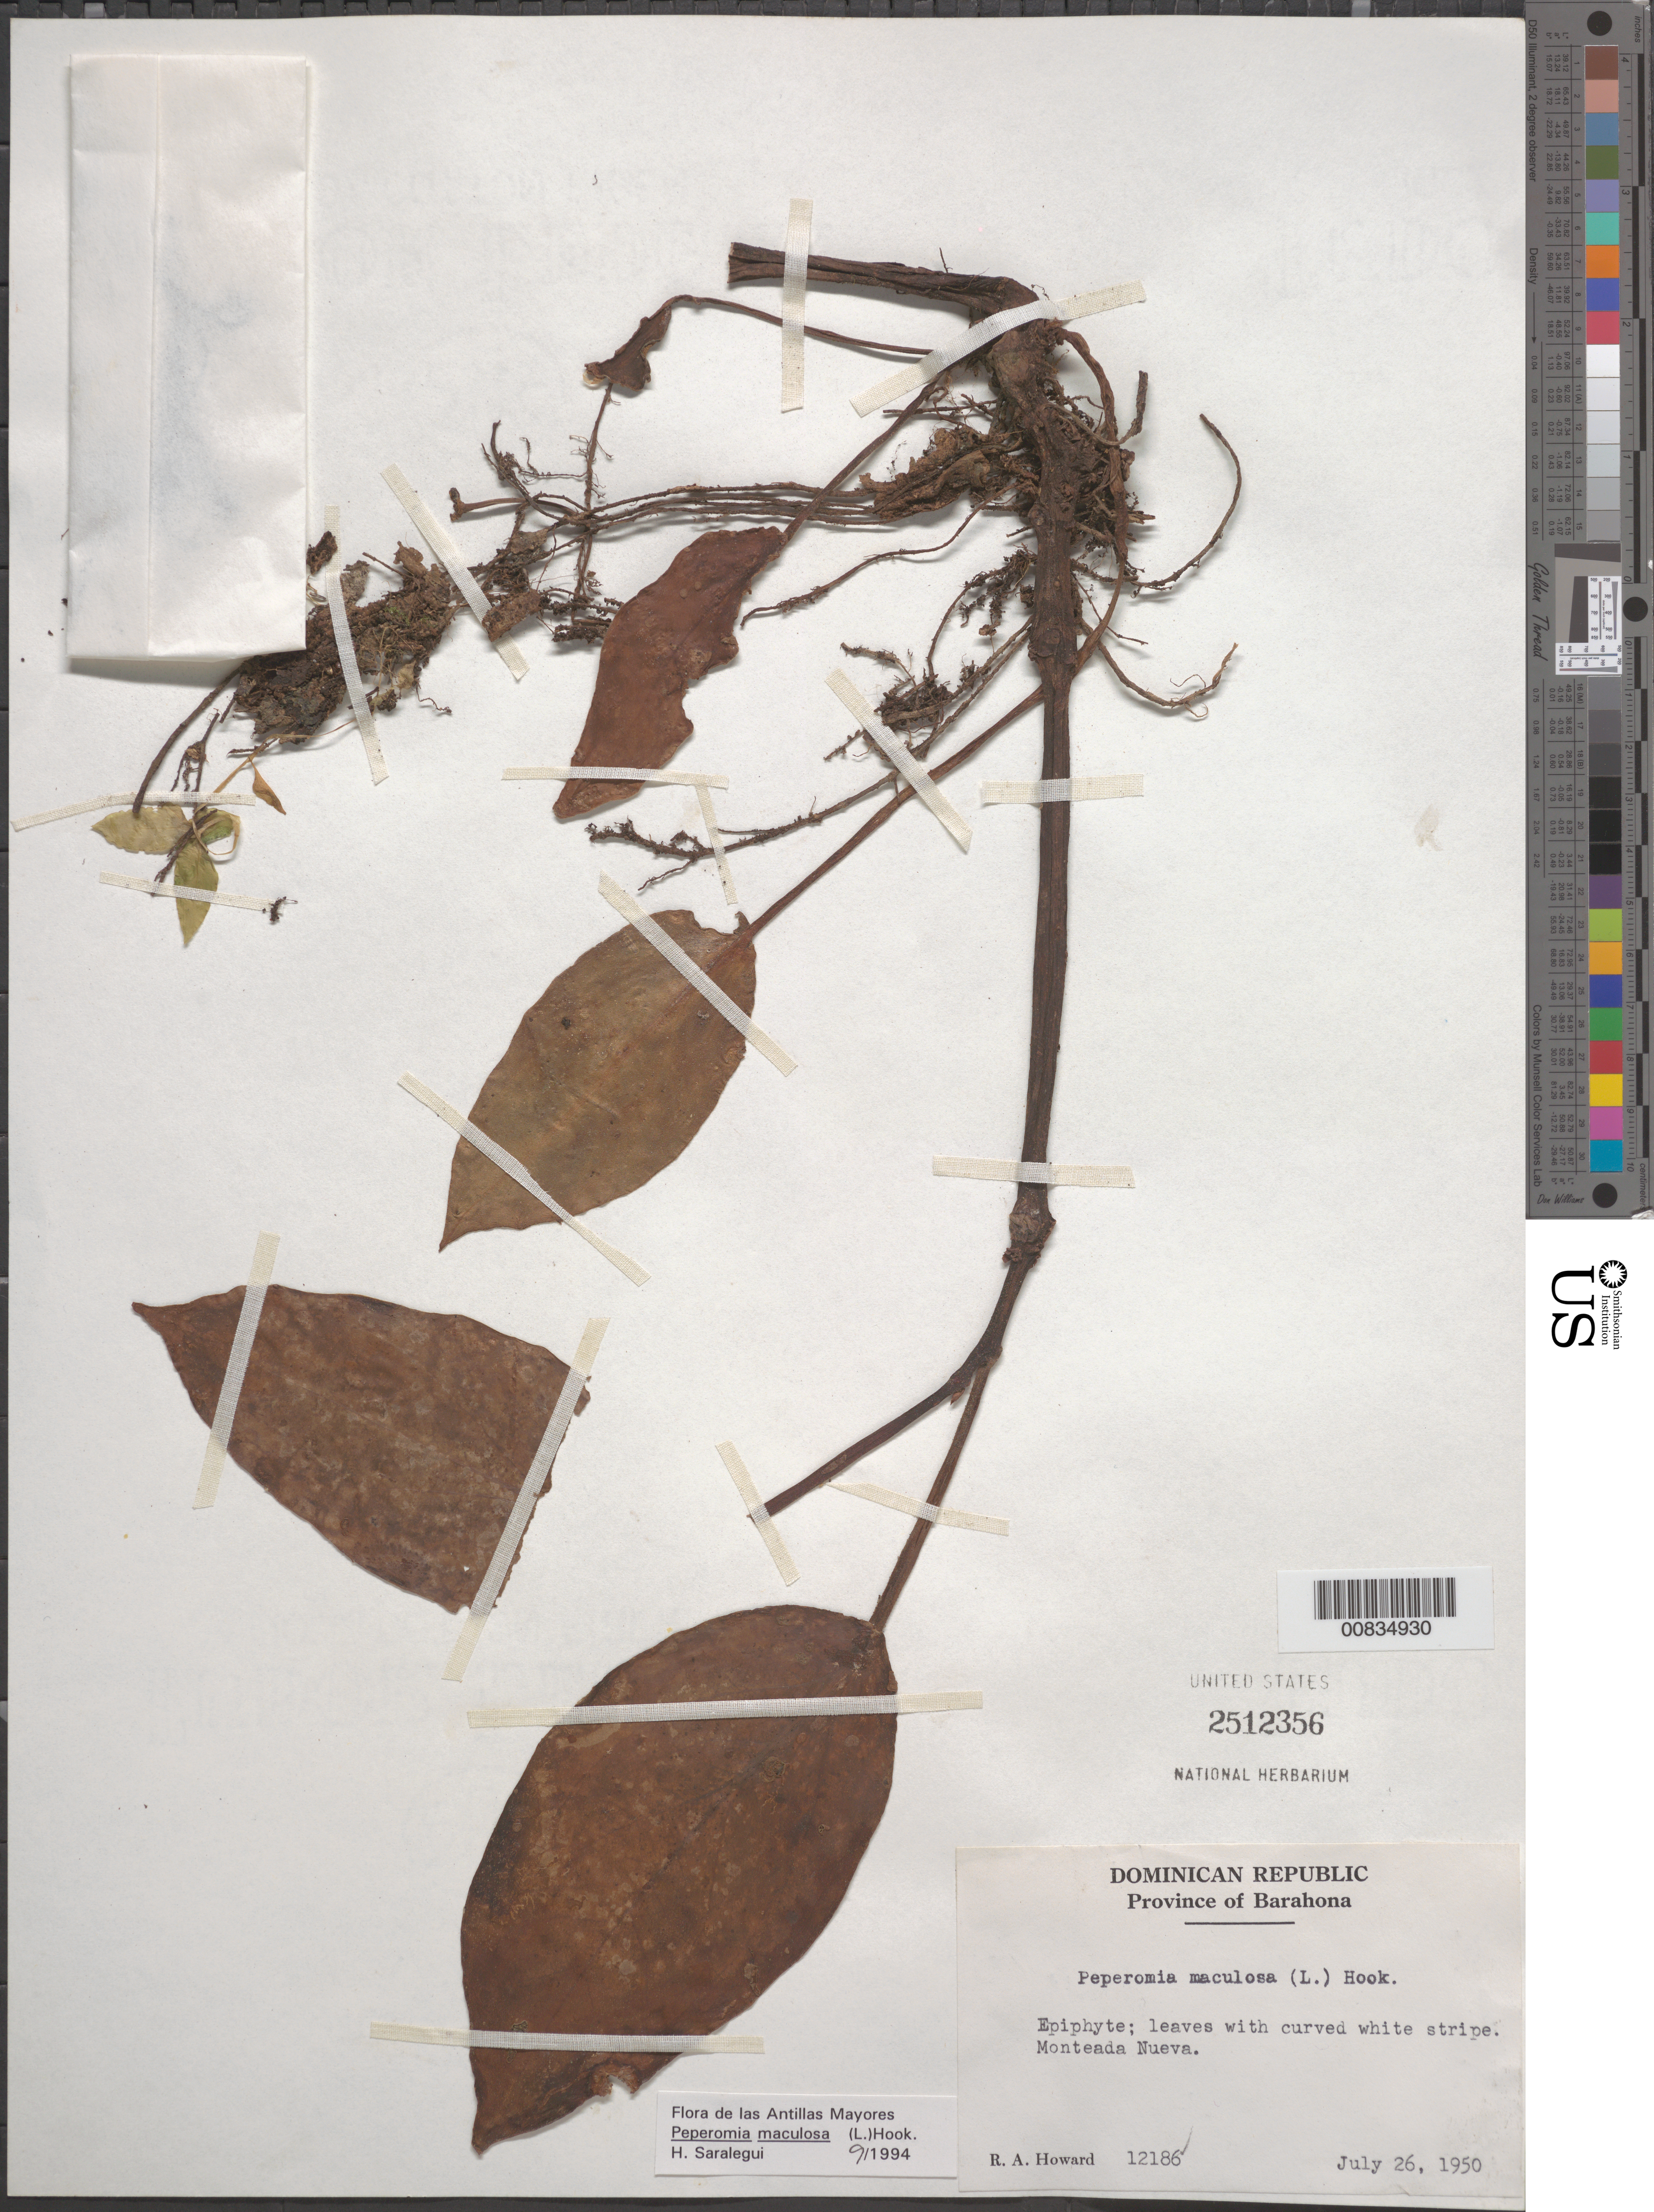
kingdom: Plantae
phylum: Tracheophyta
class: Magnoliopsida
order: Piperales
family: Piperaceae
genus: Peperomia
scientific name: Peperomia maculosa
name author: (L.) Hook.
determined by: Saralegui Boza, H., (HAJB), Jardin Botanico Nacional (Habana)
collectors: R. A. Howard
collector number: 12186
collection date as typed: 26 Jul 1950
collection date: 1950-07-26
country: Dominican Republic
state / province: Barahona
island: Hispaniola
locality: Monteada Nueva.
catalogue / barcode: US 2512356